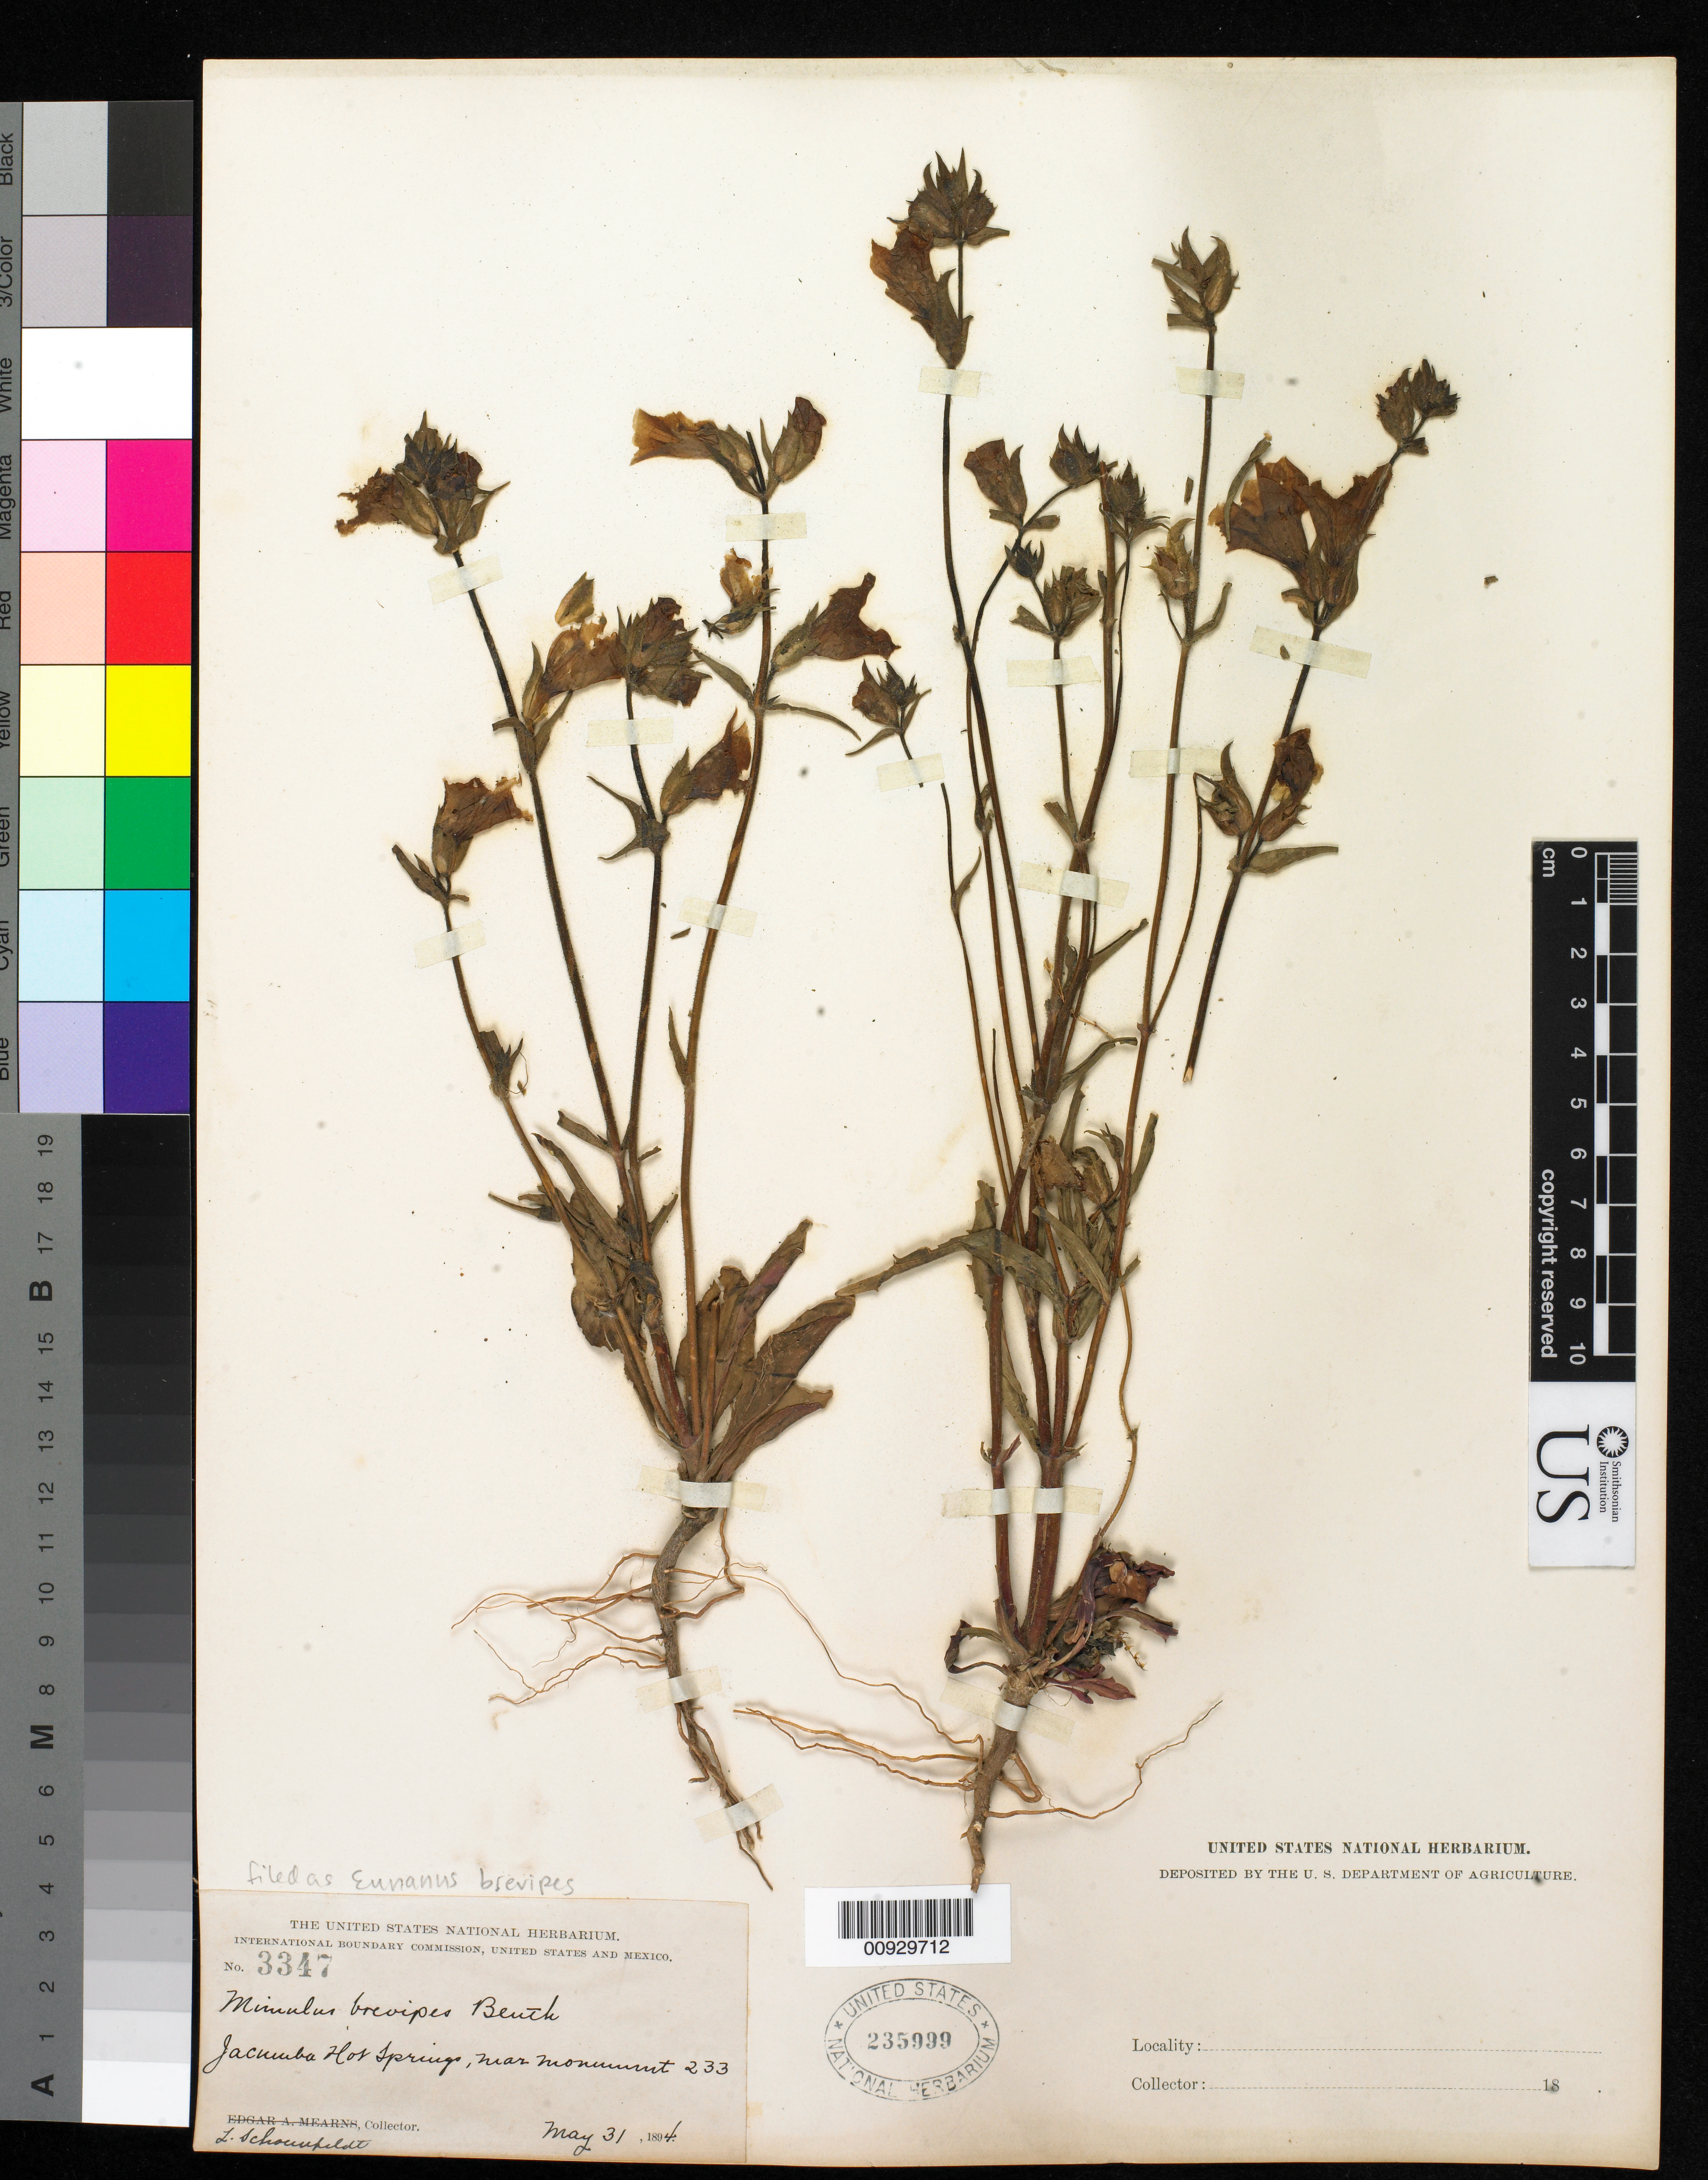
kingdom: Plantae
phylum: Tracheophyta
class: Magnoliopsida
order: Lamiales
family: Phrymaceae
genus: Eunanus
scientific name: Eunanus brevipes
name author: (Benth.) Greene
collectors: L. Schoenfeldt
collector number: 3347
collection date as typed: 31 May 1894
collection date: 1894-05-31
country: United States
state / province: California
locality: Jacumba Hot Springs, near monument 233.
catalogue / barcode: US 235999